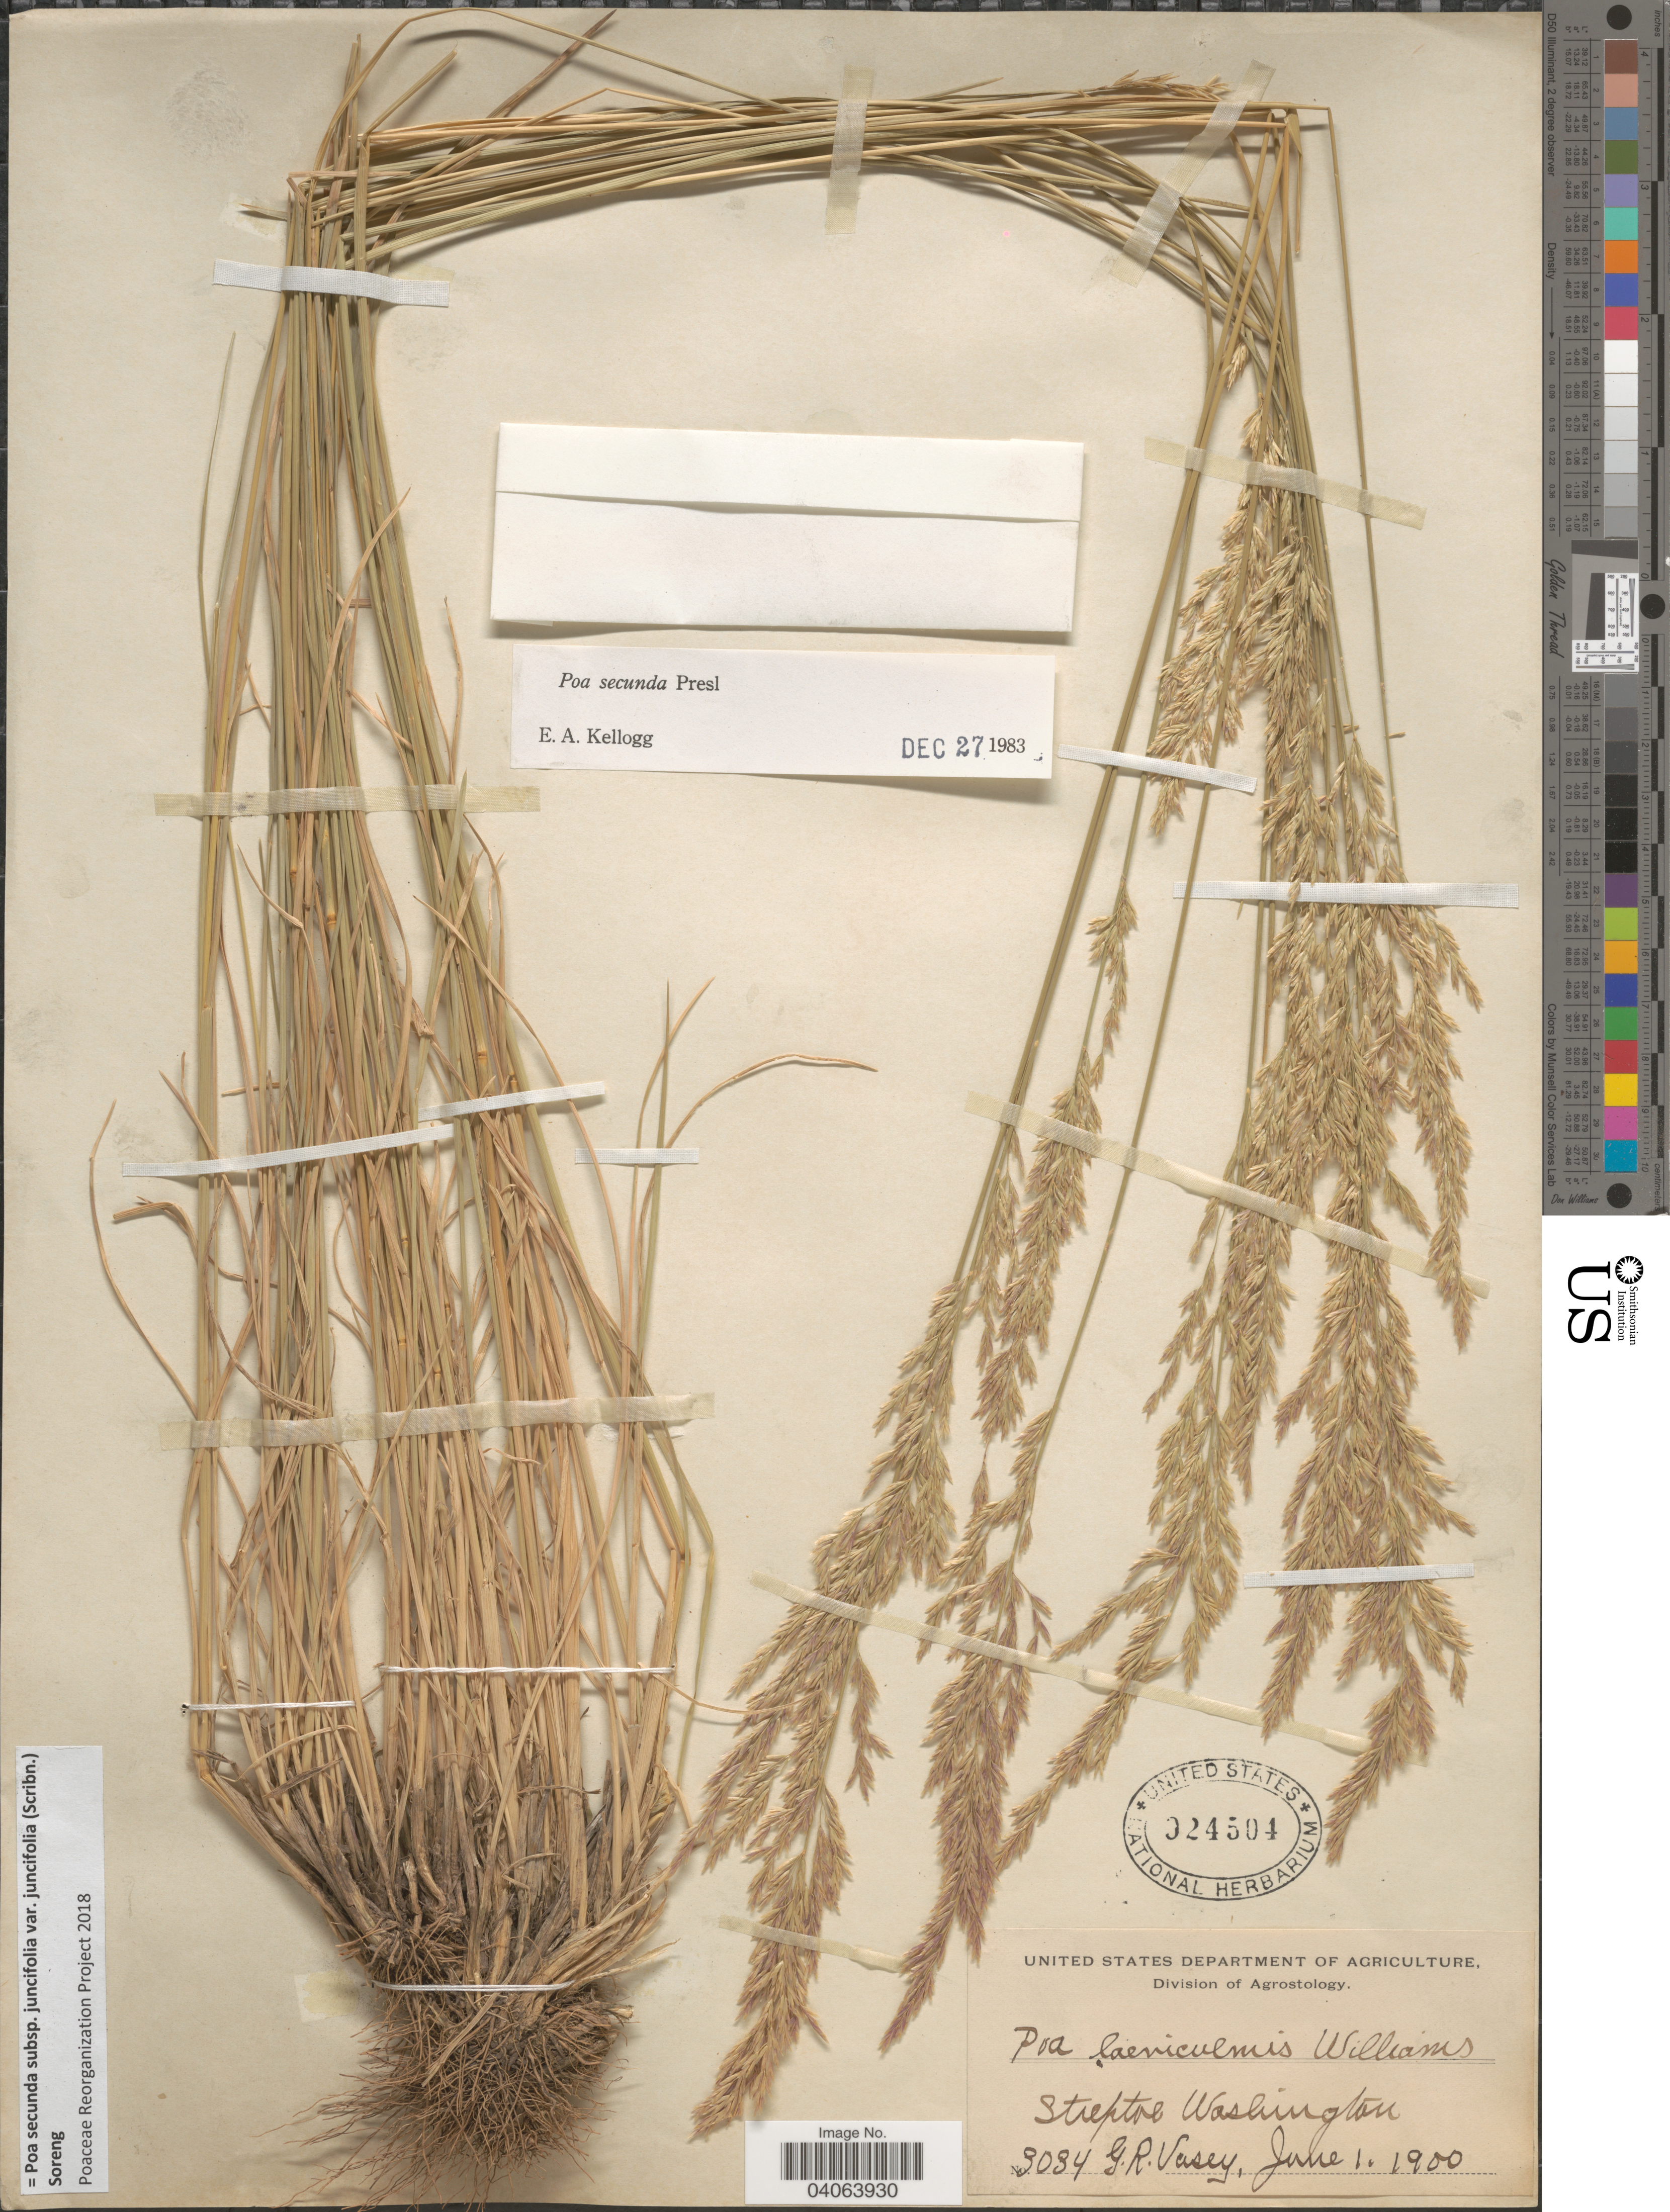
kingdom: Plantae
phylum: Tracheophyta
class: Liliopsida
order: Poales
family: Poaceae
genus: Poa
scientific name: Poa secunda subsp. juncifolia var. juncifolia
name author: (Scribn.) Soreng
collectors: G. R. Vasey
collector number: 3034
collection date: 1900-06-01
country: United States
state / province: Washington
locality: Steptoe.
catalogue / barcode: US 924504